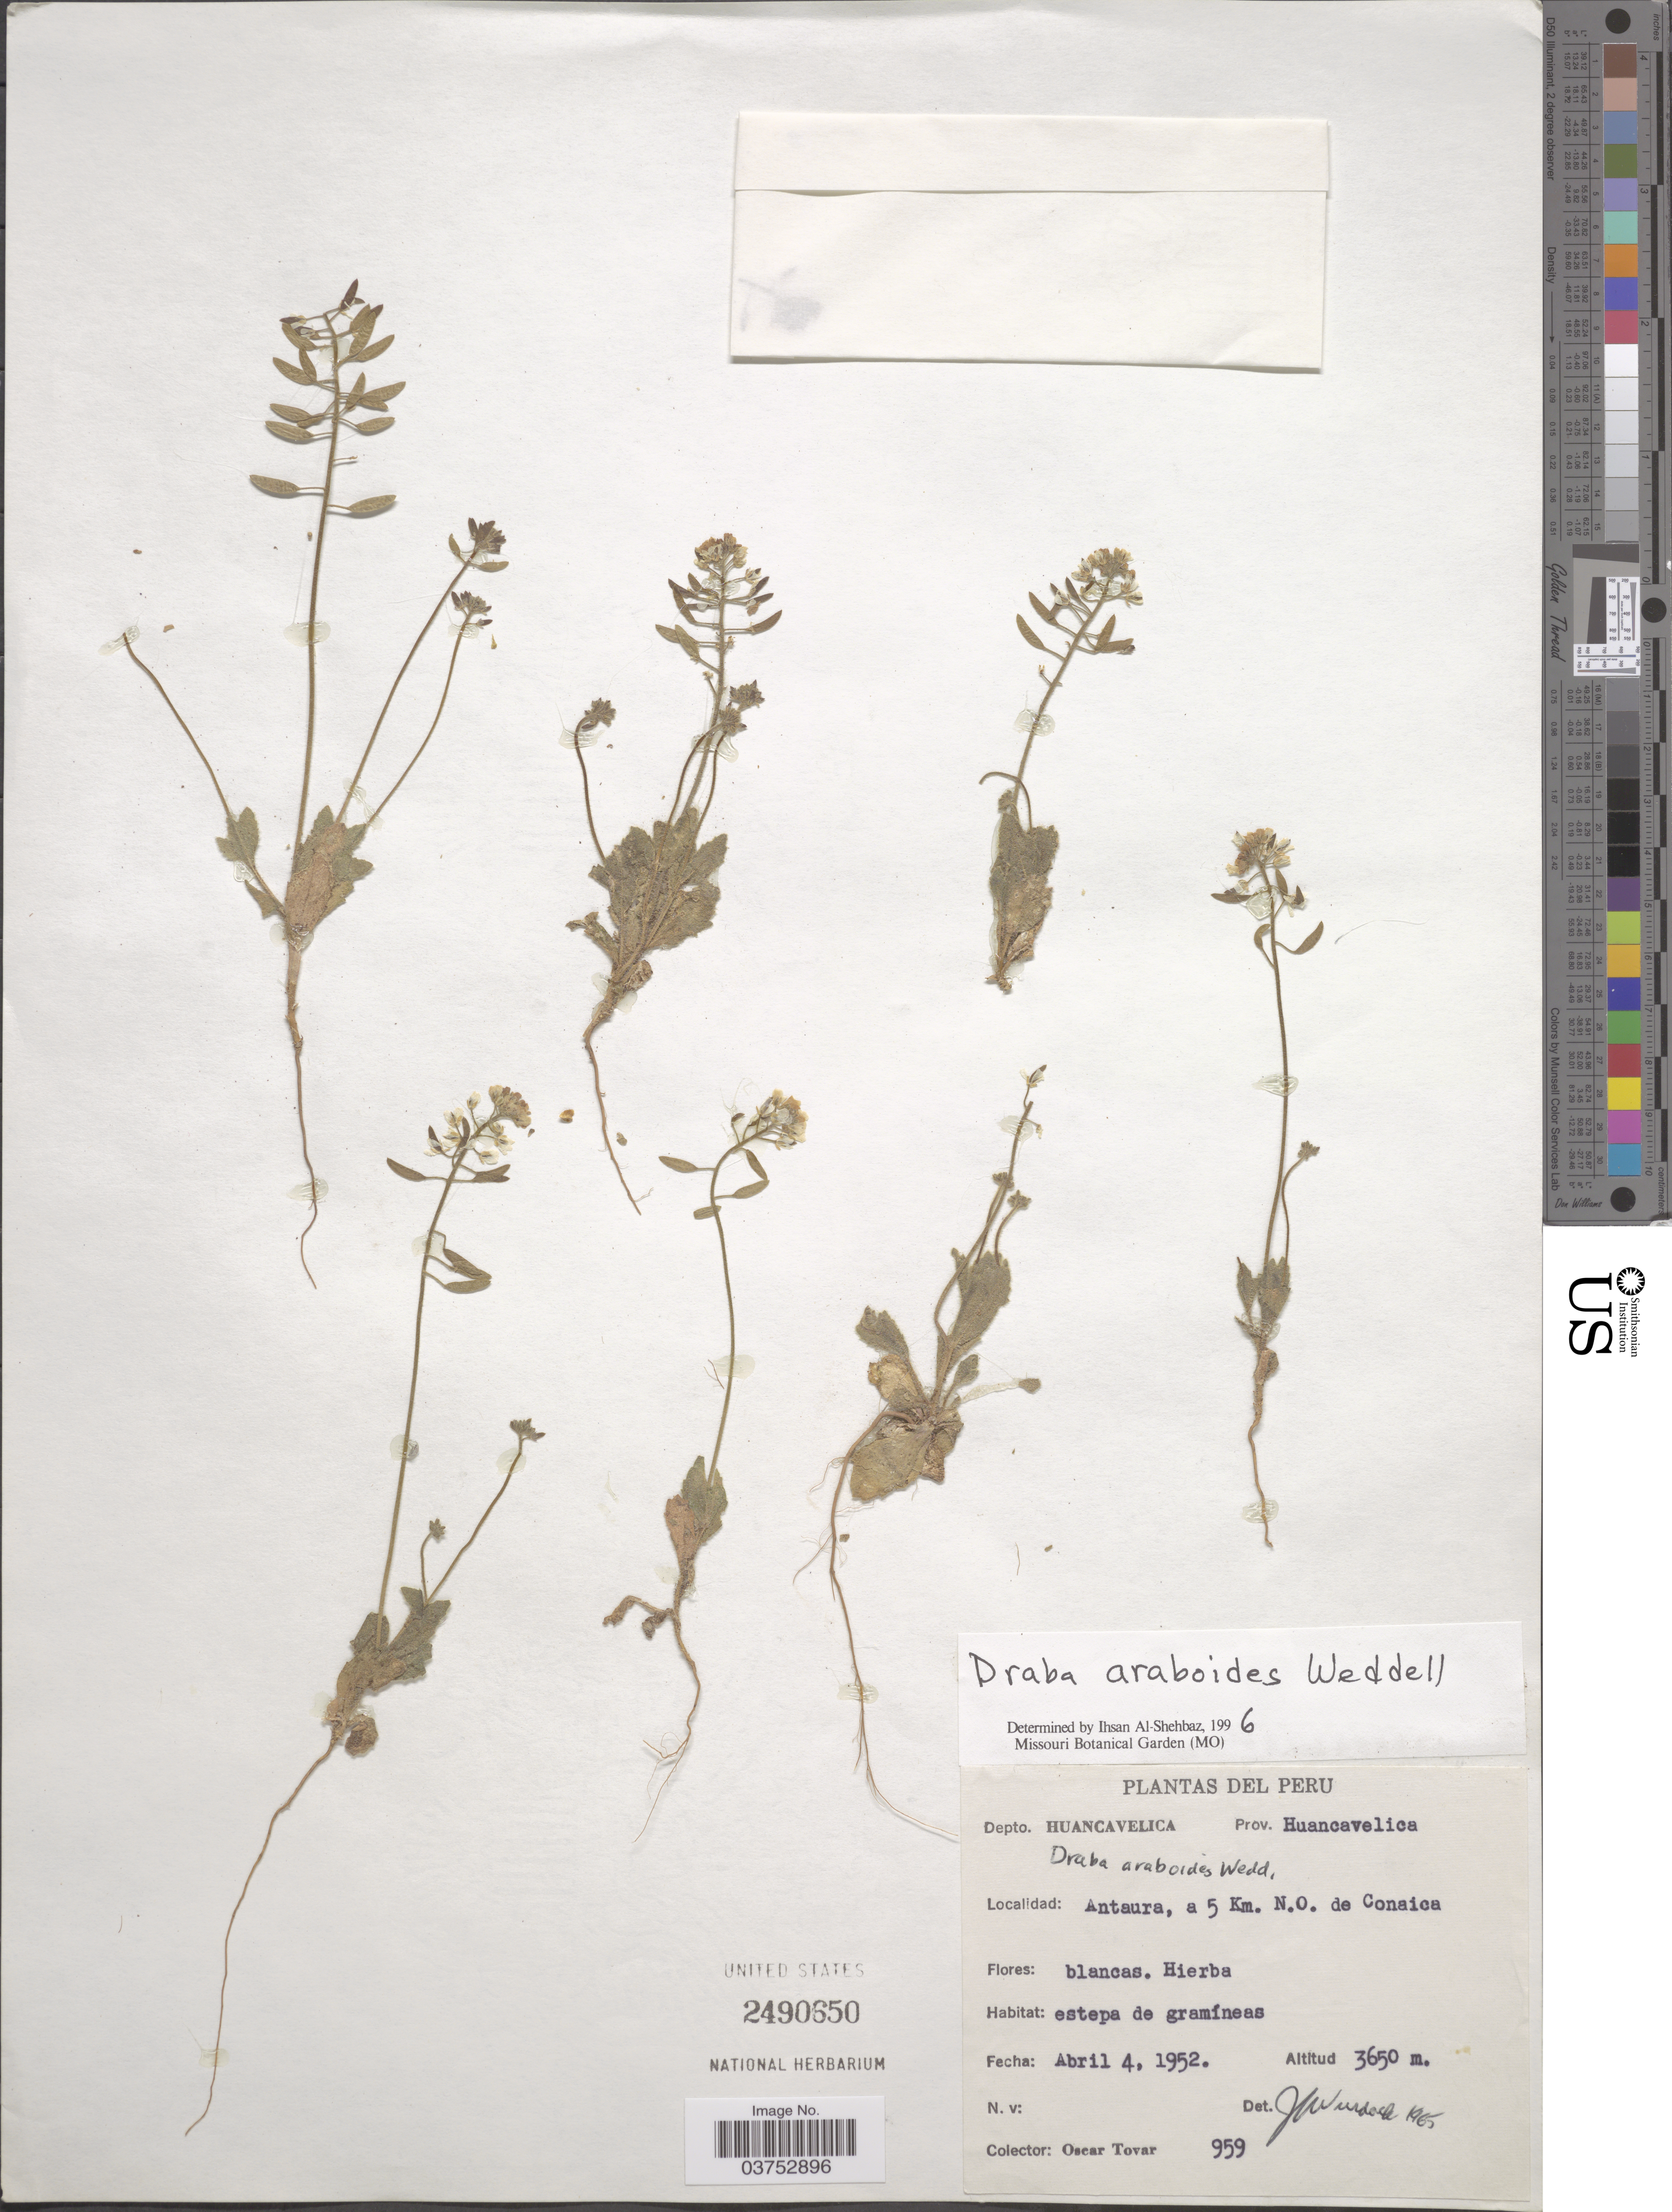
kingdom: Plantae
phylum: Tracheophyta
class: Magnoliopsida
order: Brassicales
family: Brassicaceae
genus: Draba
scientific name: Draba araboides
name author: (A. Gray) Wedd.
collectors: Ó. Tovar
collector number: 959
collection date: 1952-04-04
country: Peru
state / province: Huancavelica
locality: Depto. Huancavelica. Antaura, a 5 Km. N.O. de Conaica.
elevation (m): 3650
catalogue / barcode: US 2490650